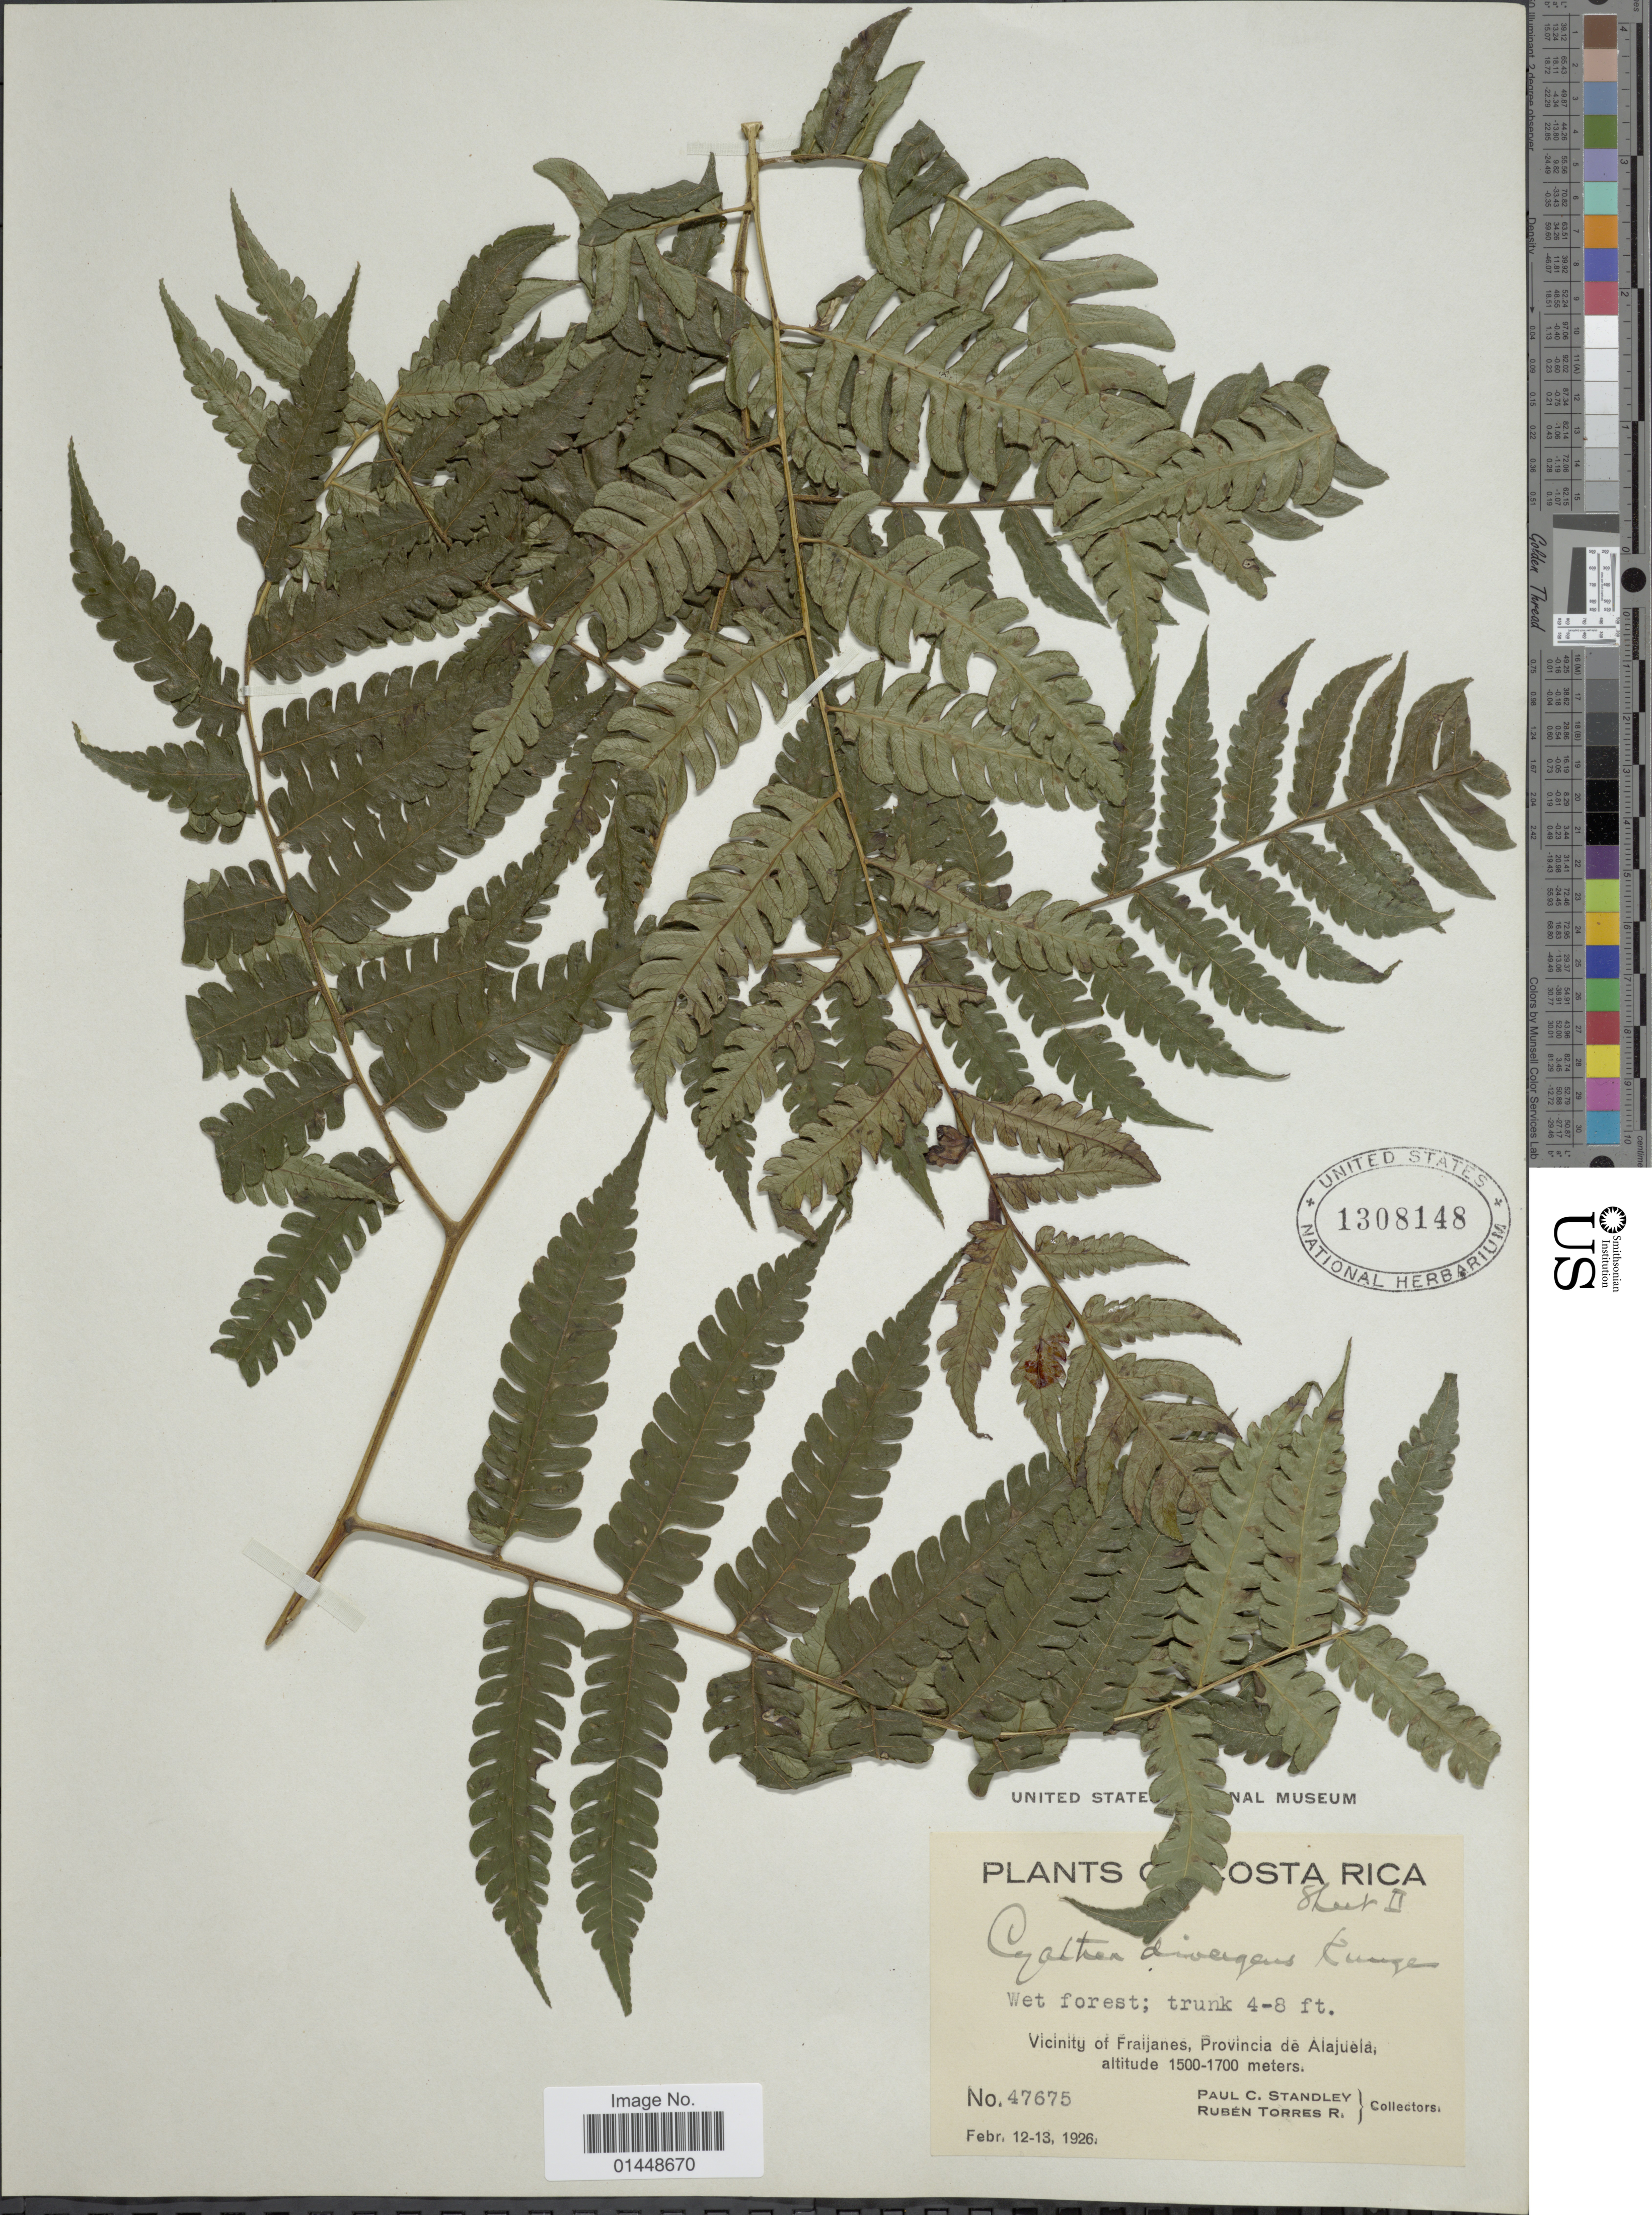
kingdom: Plantae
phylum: Tracheophyta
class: Polypodiopsida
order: Cyatheales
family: Cyatheaceae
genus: Cyathea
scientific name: Cyathea divergens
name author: Kunze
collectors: P. C. Standley & R. Torres Rojas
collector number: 47675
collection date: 1926-02-12/1926-02-13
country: Costa Rica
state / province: Alajuela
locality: Vicinity of Fraijanes, Provincia de Alajuela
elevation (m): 1500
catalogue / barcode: US 1308148